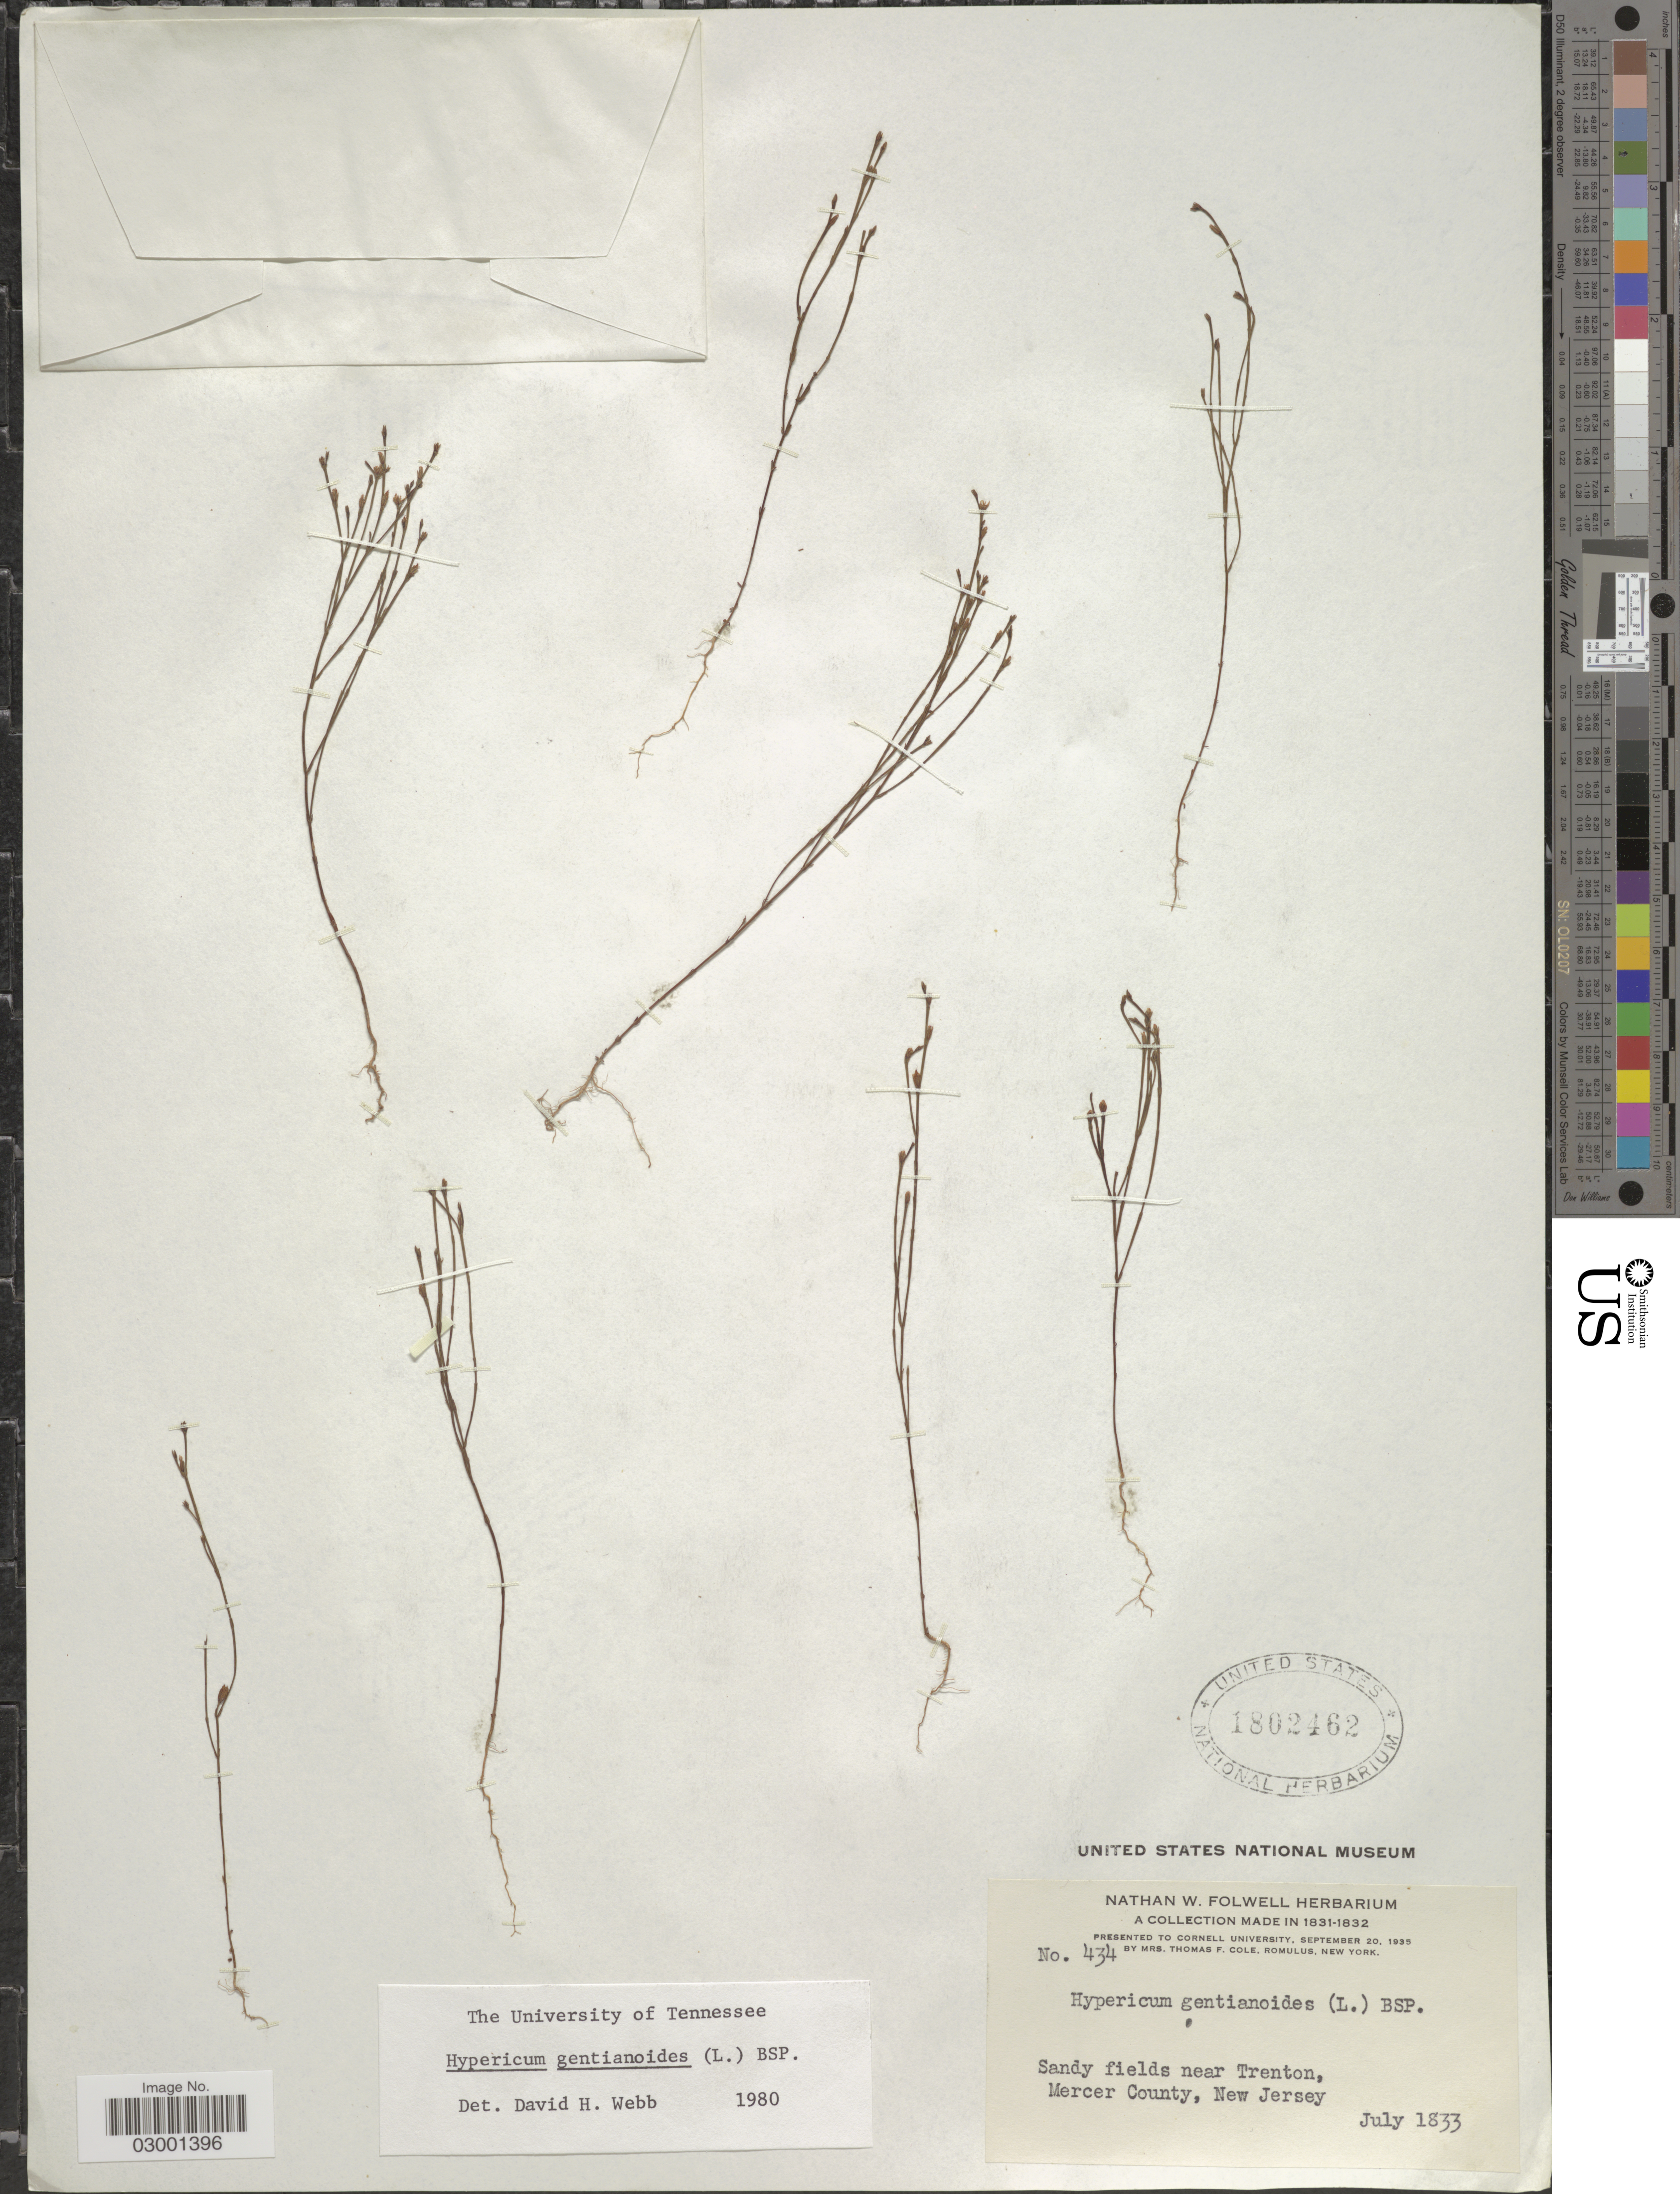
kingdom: Plantae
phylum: Tracheophyta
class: Magnoliopsida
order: Malpighiales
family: Hypericaceae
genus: Hypericum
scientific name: Hypericum gentianoides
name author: (L.) Britton, Stearns & Poggenb.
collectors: T. Cole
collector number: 434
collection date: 1833-07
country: United States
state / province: New Jersey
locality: Sandy fields near Trenton, Mercer County.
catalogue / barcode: US 1802462